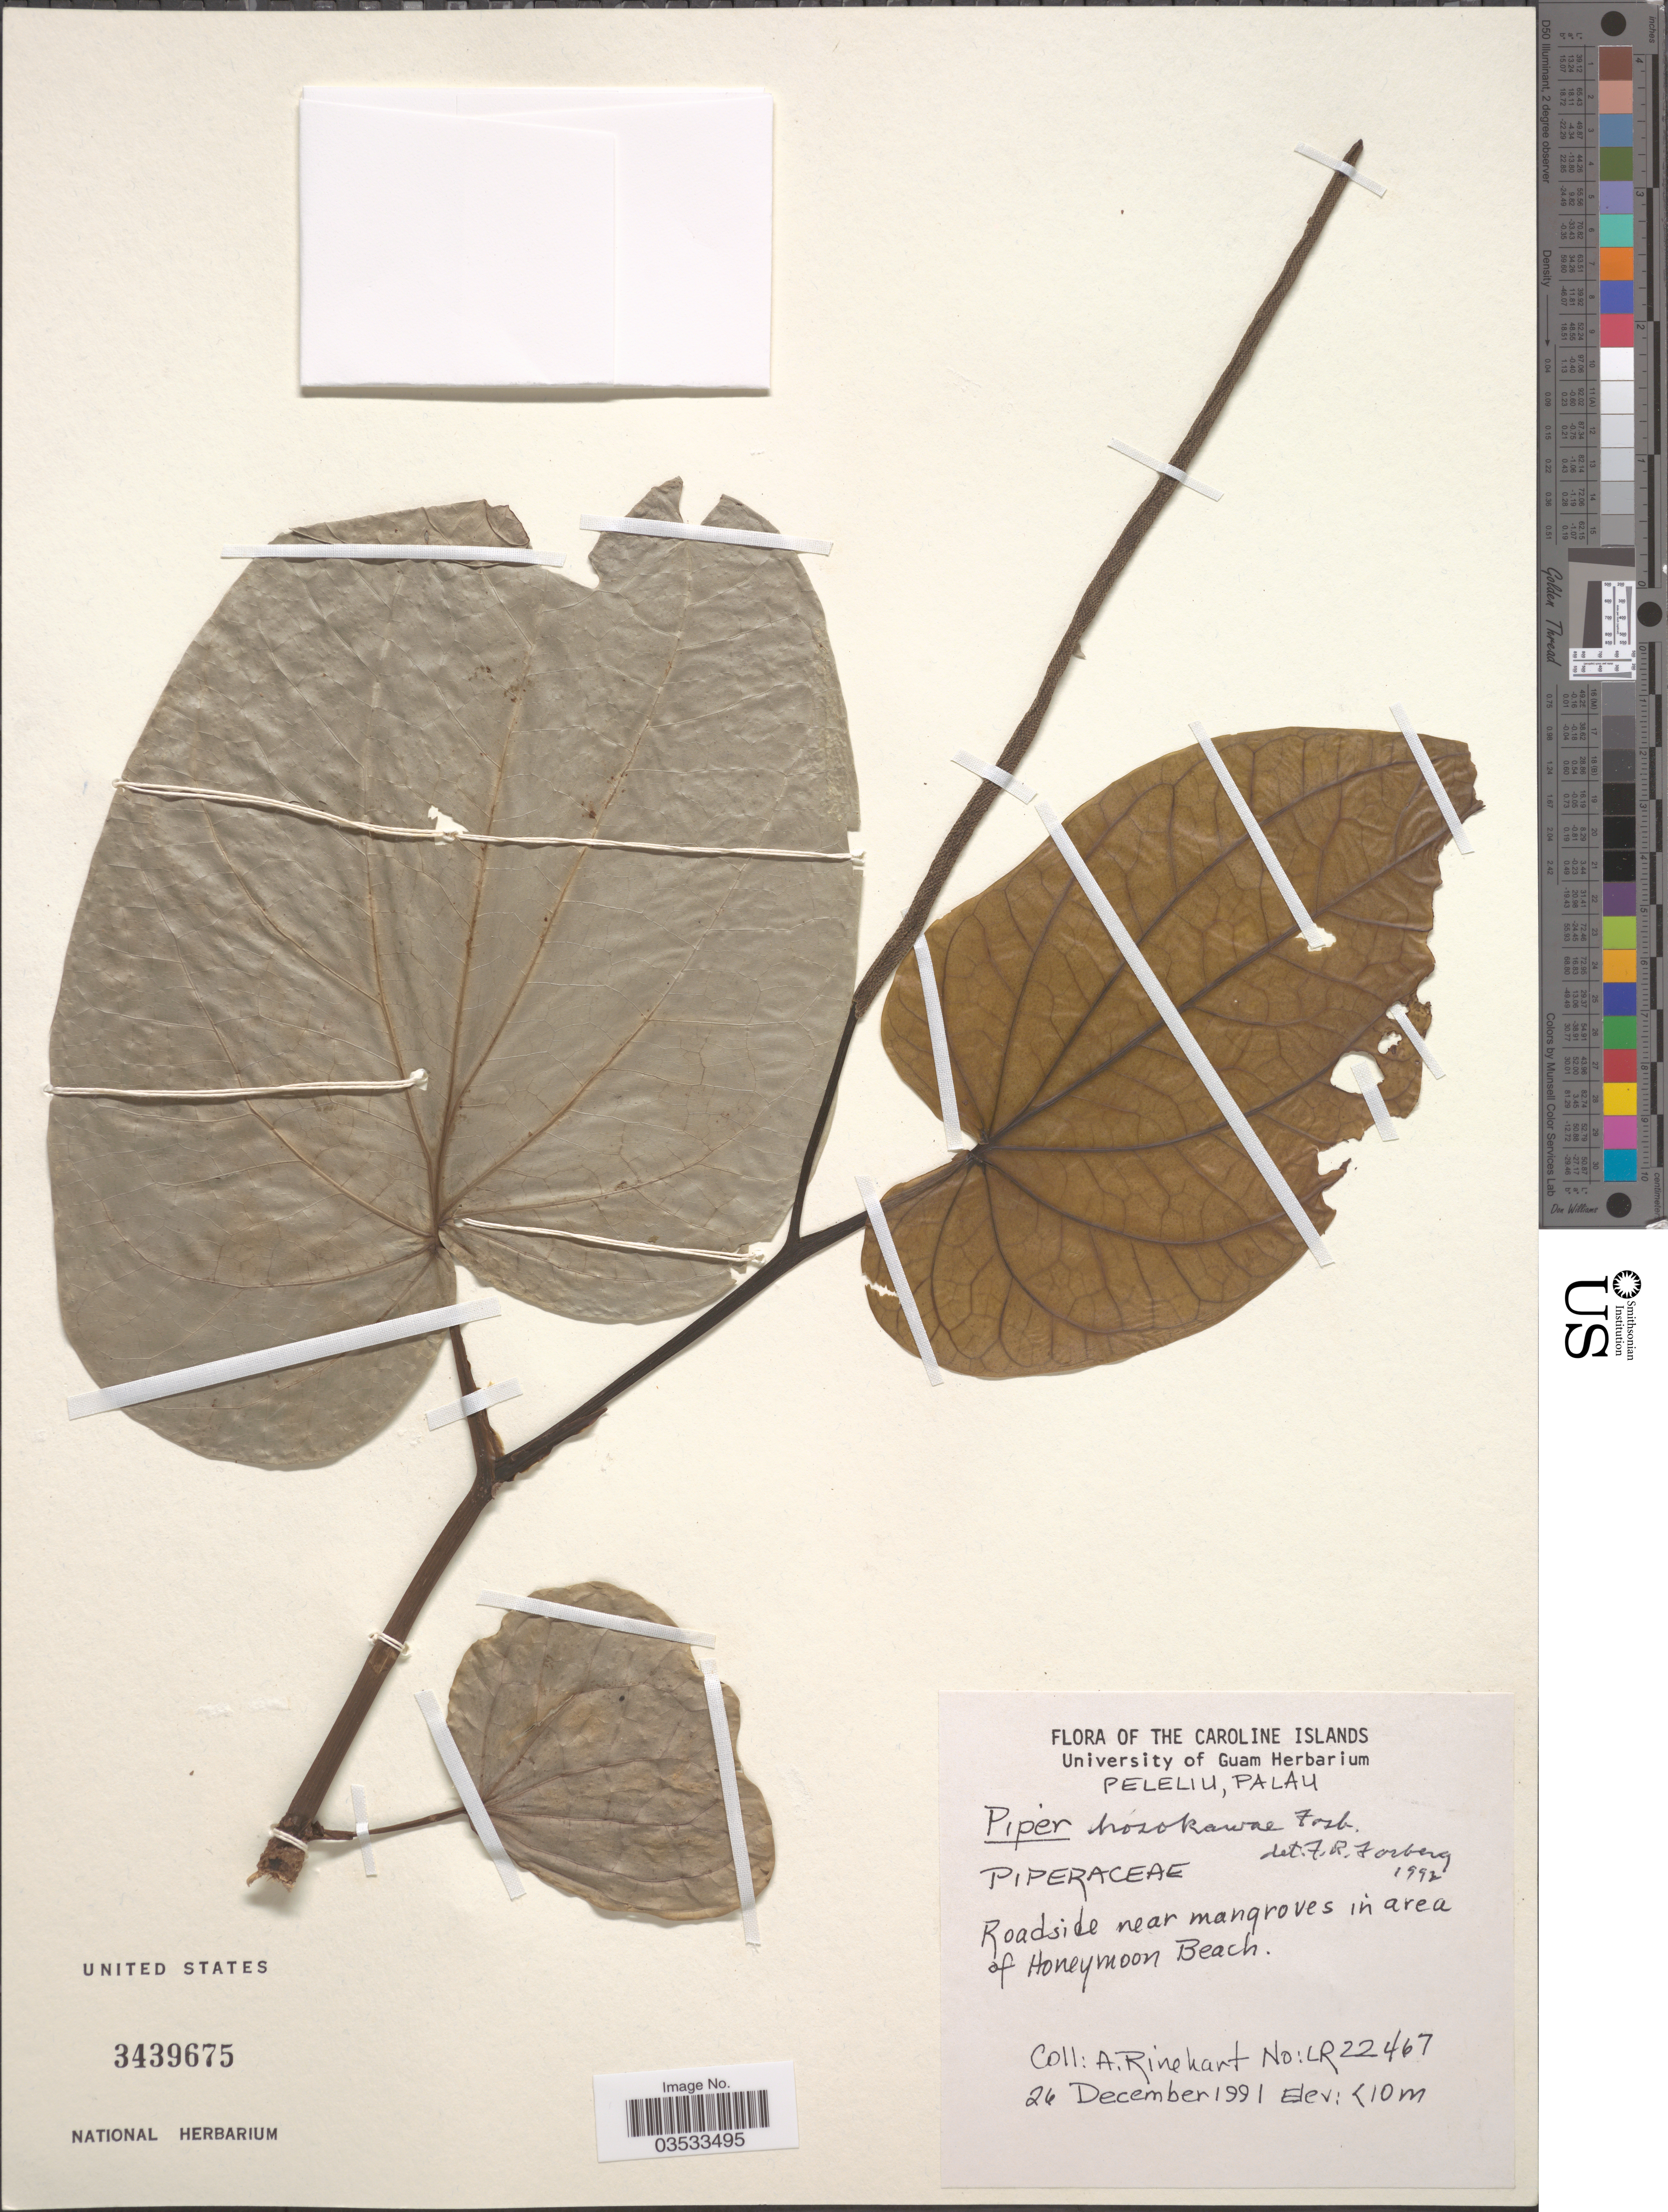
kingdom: Plantae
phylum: Tracheophyta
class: Magnoliopsida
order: Piperales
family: Piperaceae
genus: Piper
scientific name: Piper hosokawae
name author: Fosberg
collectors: A. Rinehart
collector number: LR22467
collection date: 1991-12-26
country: Palau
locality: The Caroline Islands. Peleliu, Palau. Roadside near mangroves in area of Honeymoon Beach.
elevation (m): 10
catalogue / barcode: US 3439675